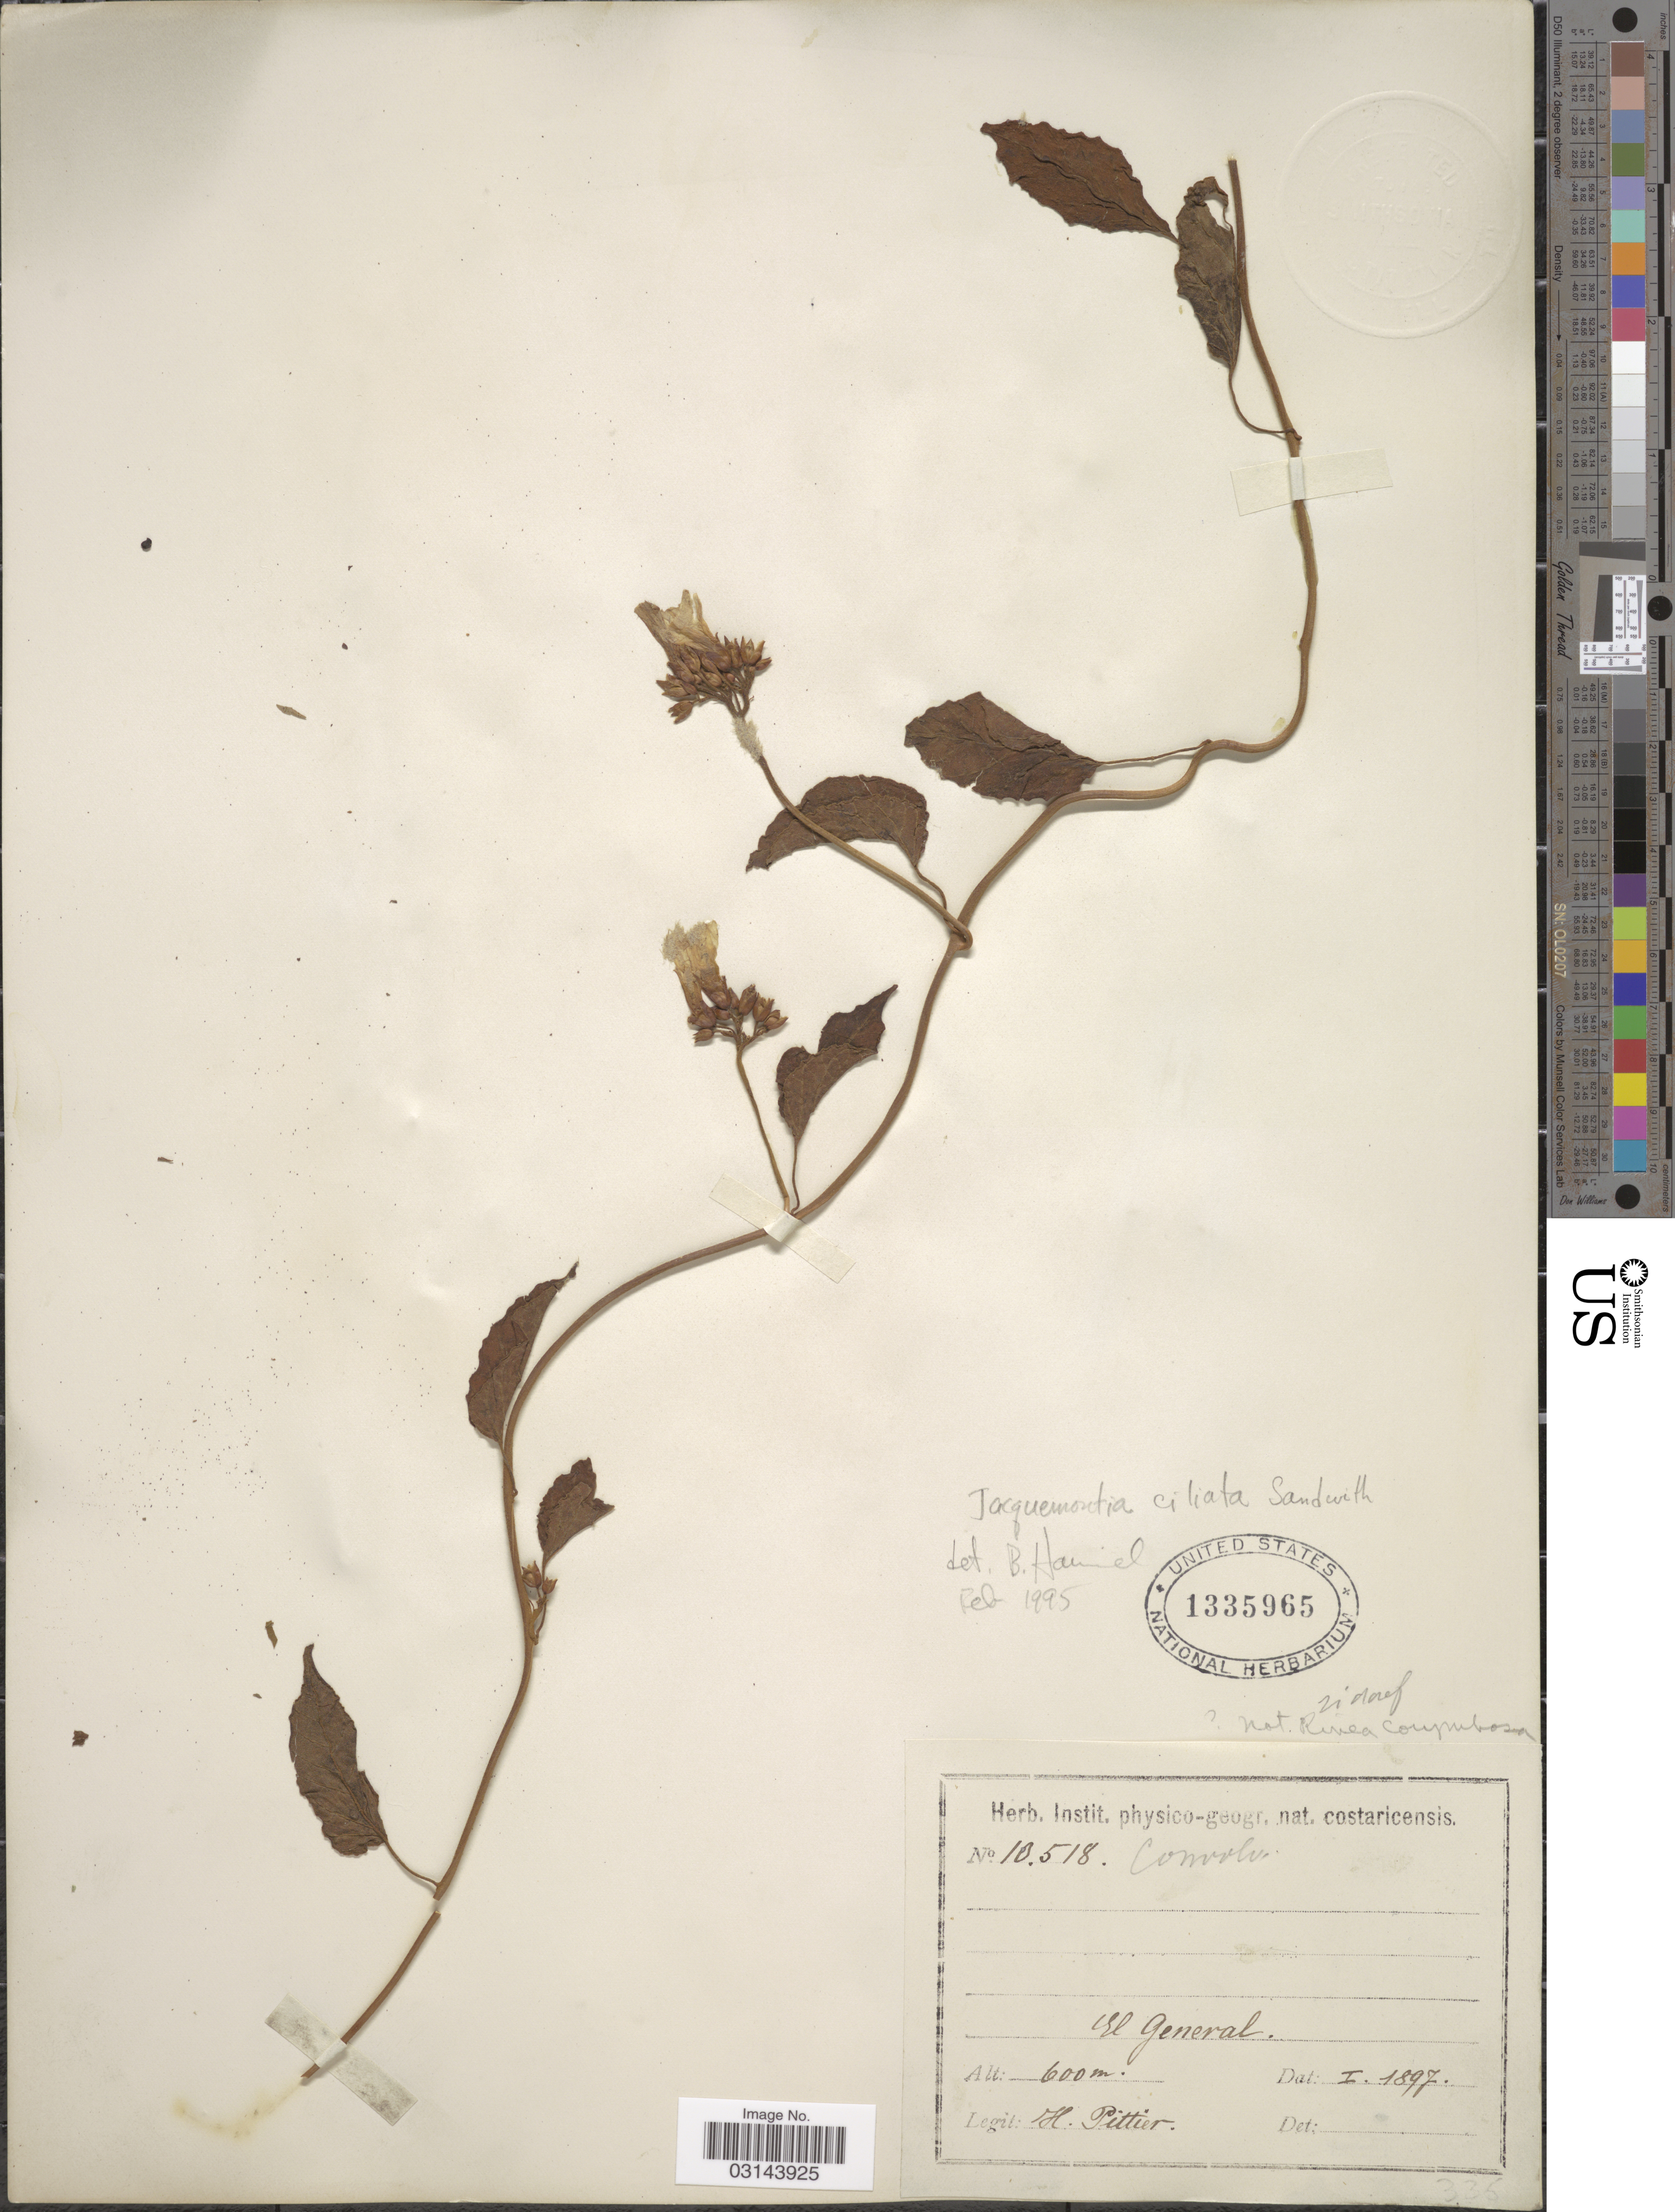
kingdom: Plantae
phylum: Tracheophyta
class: Magnoliopsida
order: Solanales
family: Convolvulaceae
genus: Jacquemontia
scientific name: Jacquemontia ciliata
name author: Sandwith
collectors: H. F. Pittier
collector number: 10518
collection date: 1897-01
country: Costa Rica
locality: El General.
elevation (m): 600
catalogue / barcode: US 1335965